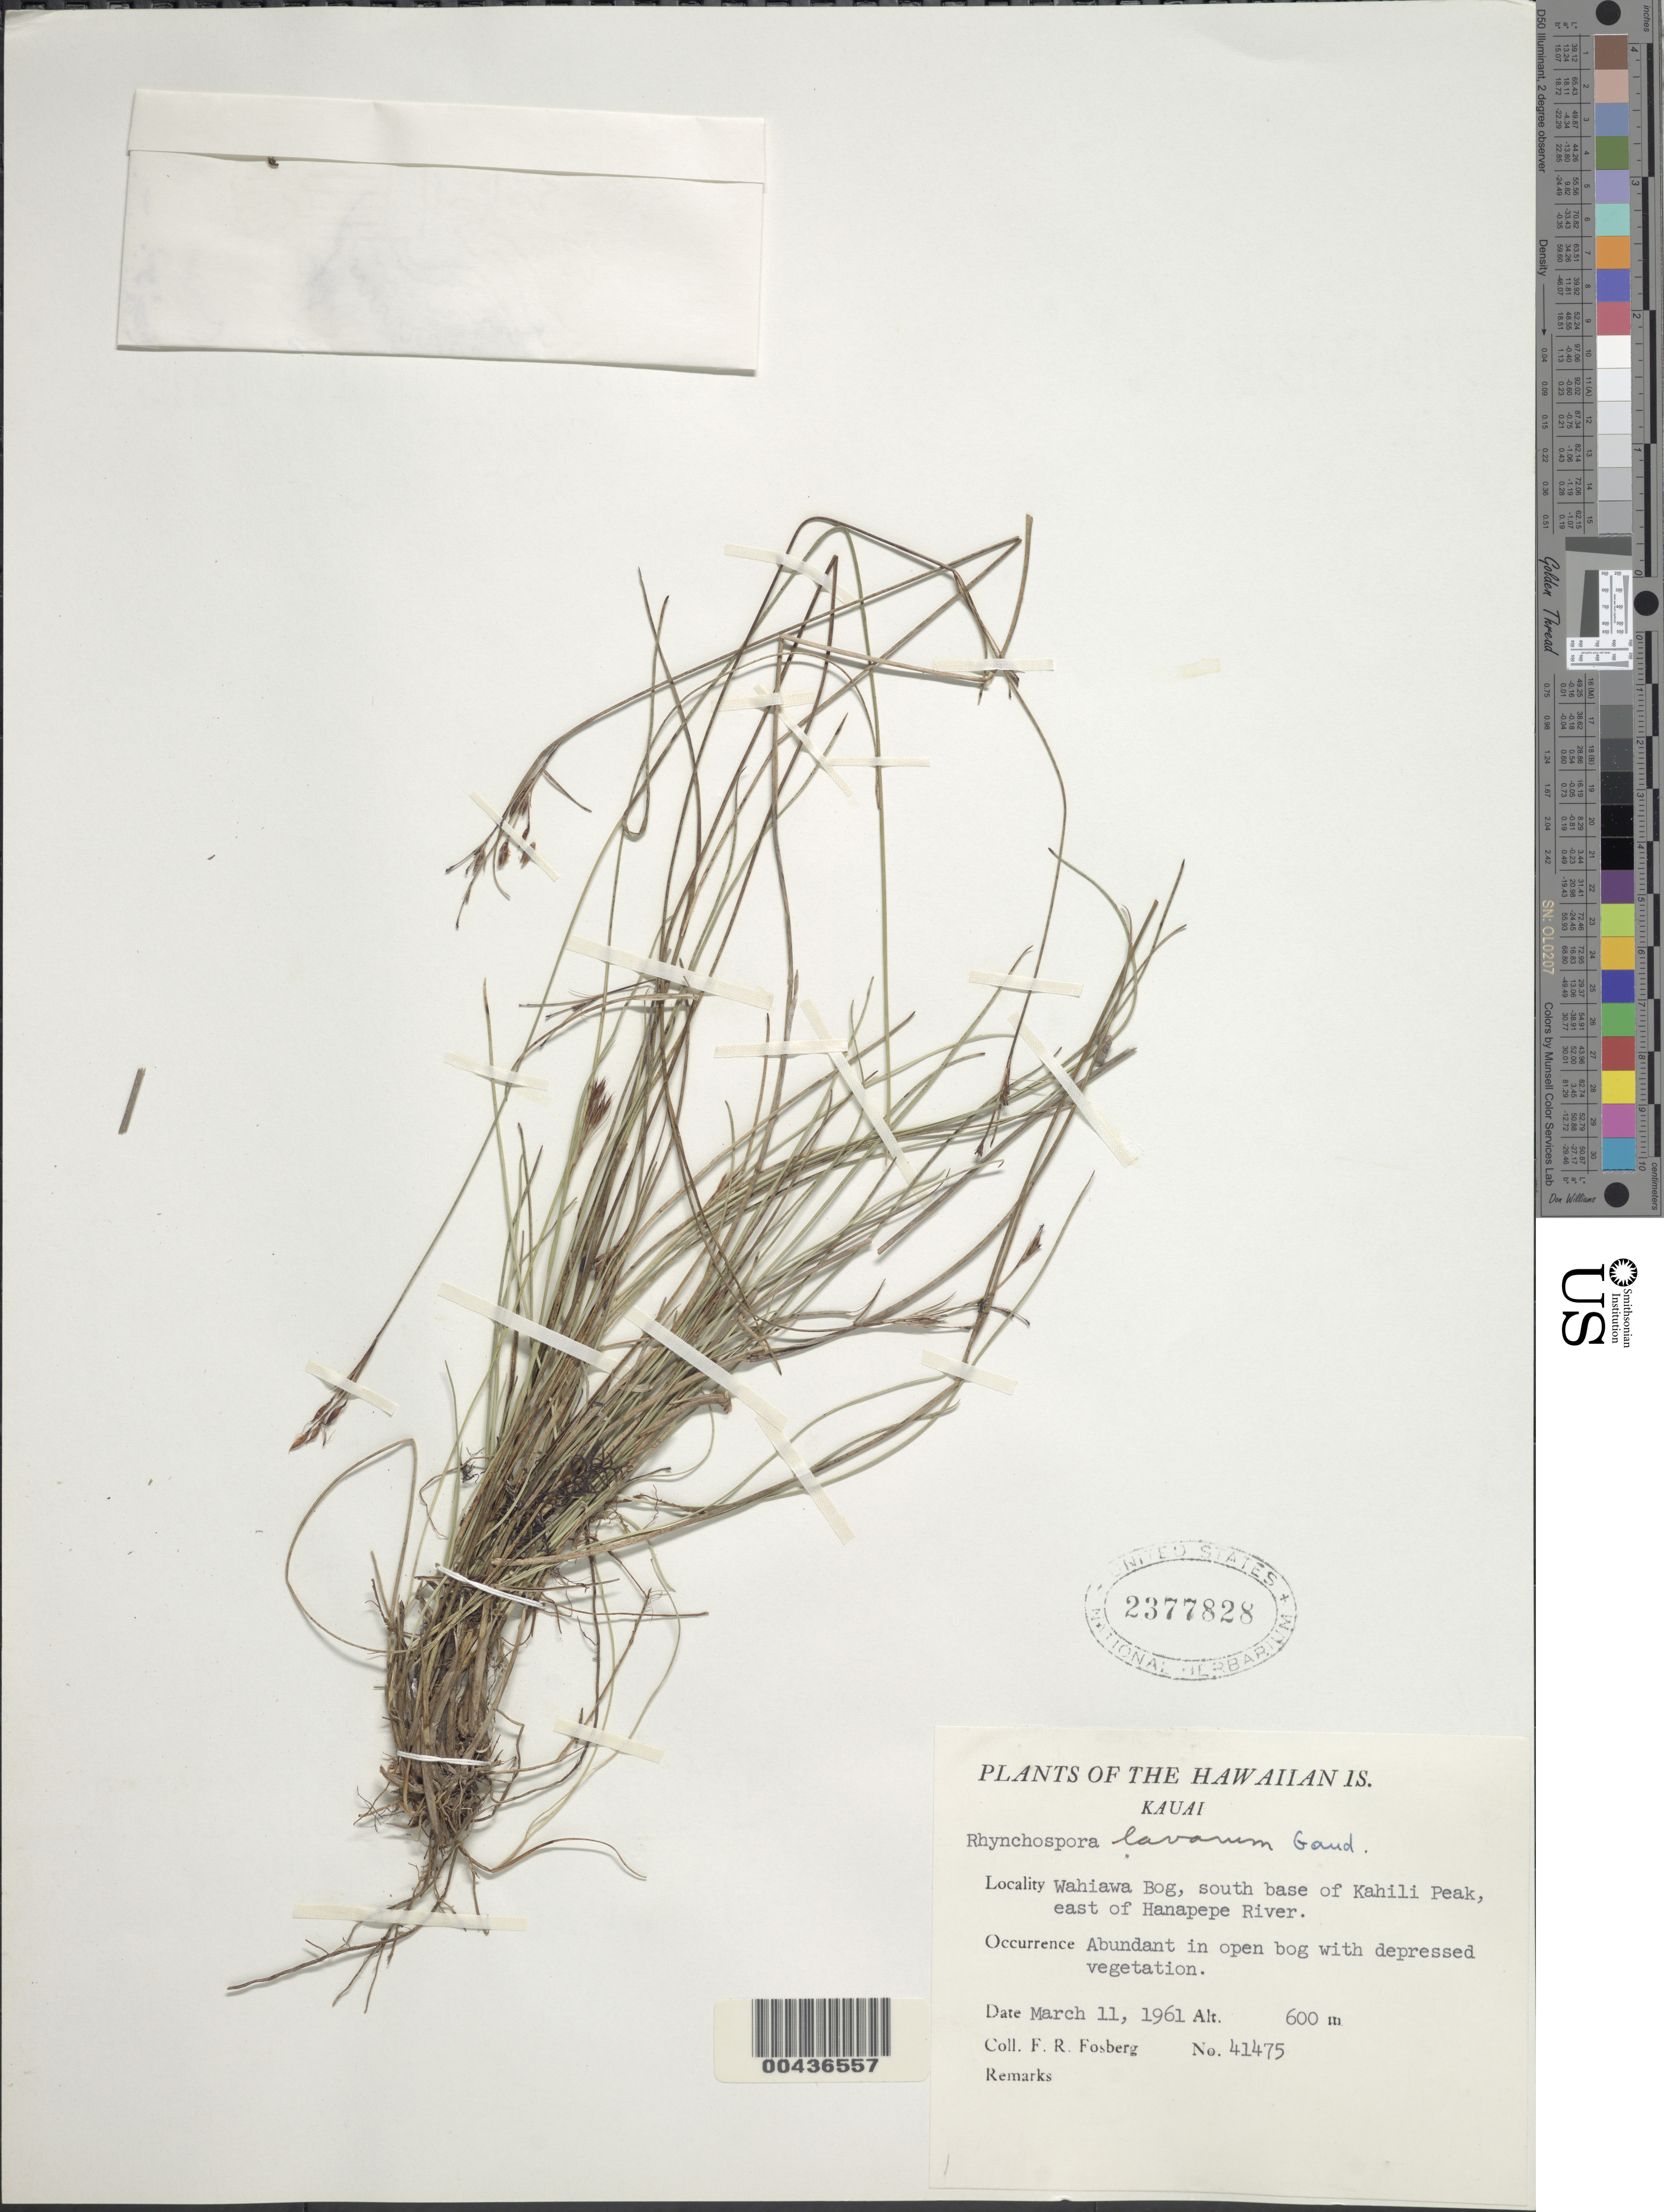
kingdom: Plantae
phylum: Tracheophyta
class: Liliopsida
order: Poales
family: Cyperaceae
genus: Rhynchospora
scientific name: Rhynchospora rugosa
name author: (Vahl) Gale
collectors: F. R. Fosberg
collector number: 41475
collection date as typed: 11 Mar 1961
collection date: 1961-03-11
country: United States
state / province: Hawaii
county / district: Kauai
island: Kaua'i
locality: Wahiawa Bog, S base of Kahili Peak, E of Hanapepe River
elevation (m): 600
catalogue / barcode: US 2377828